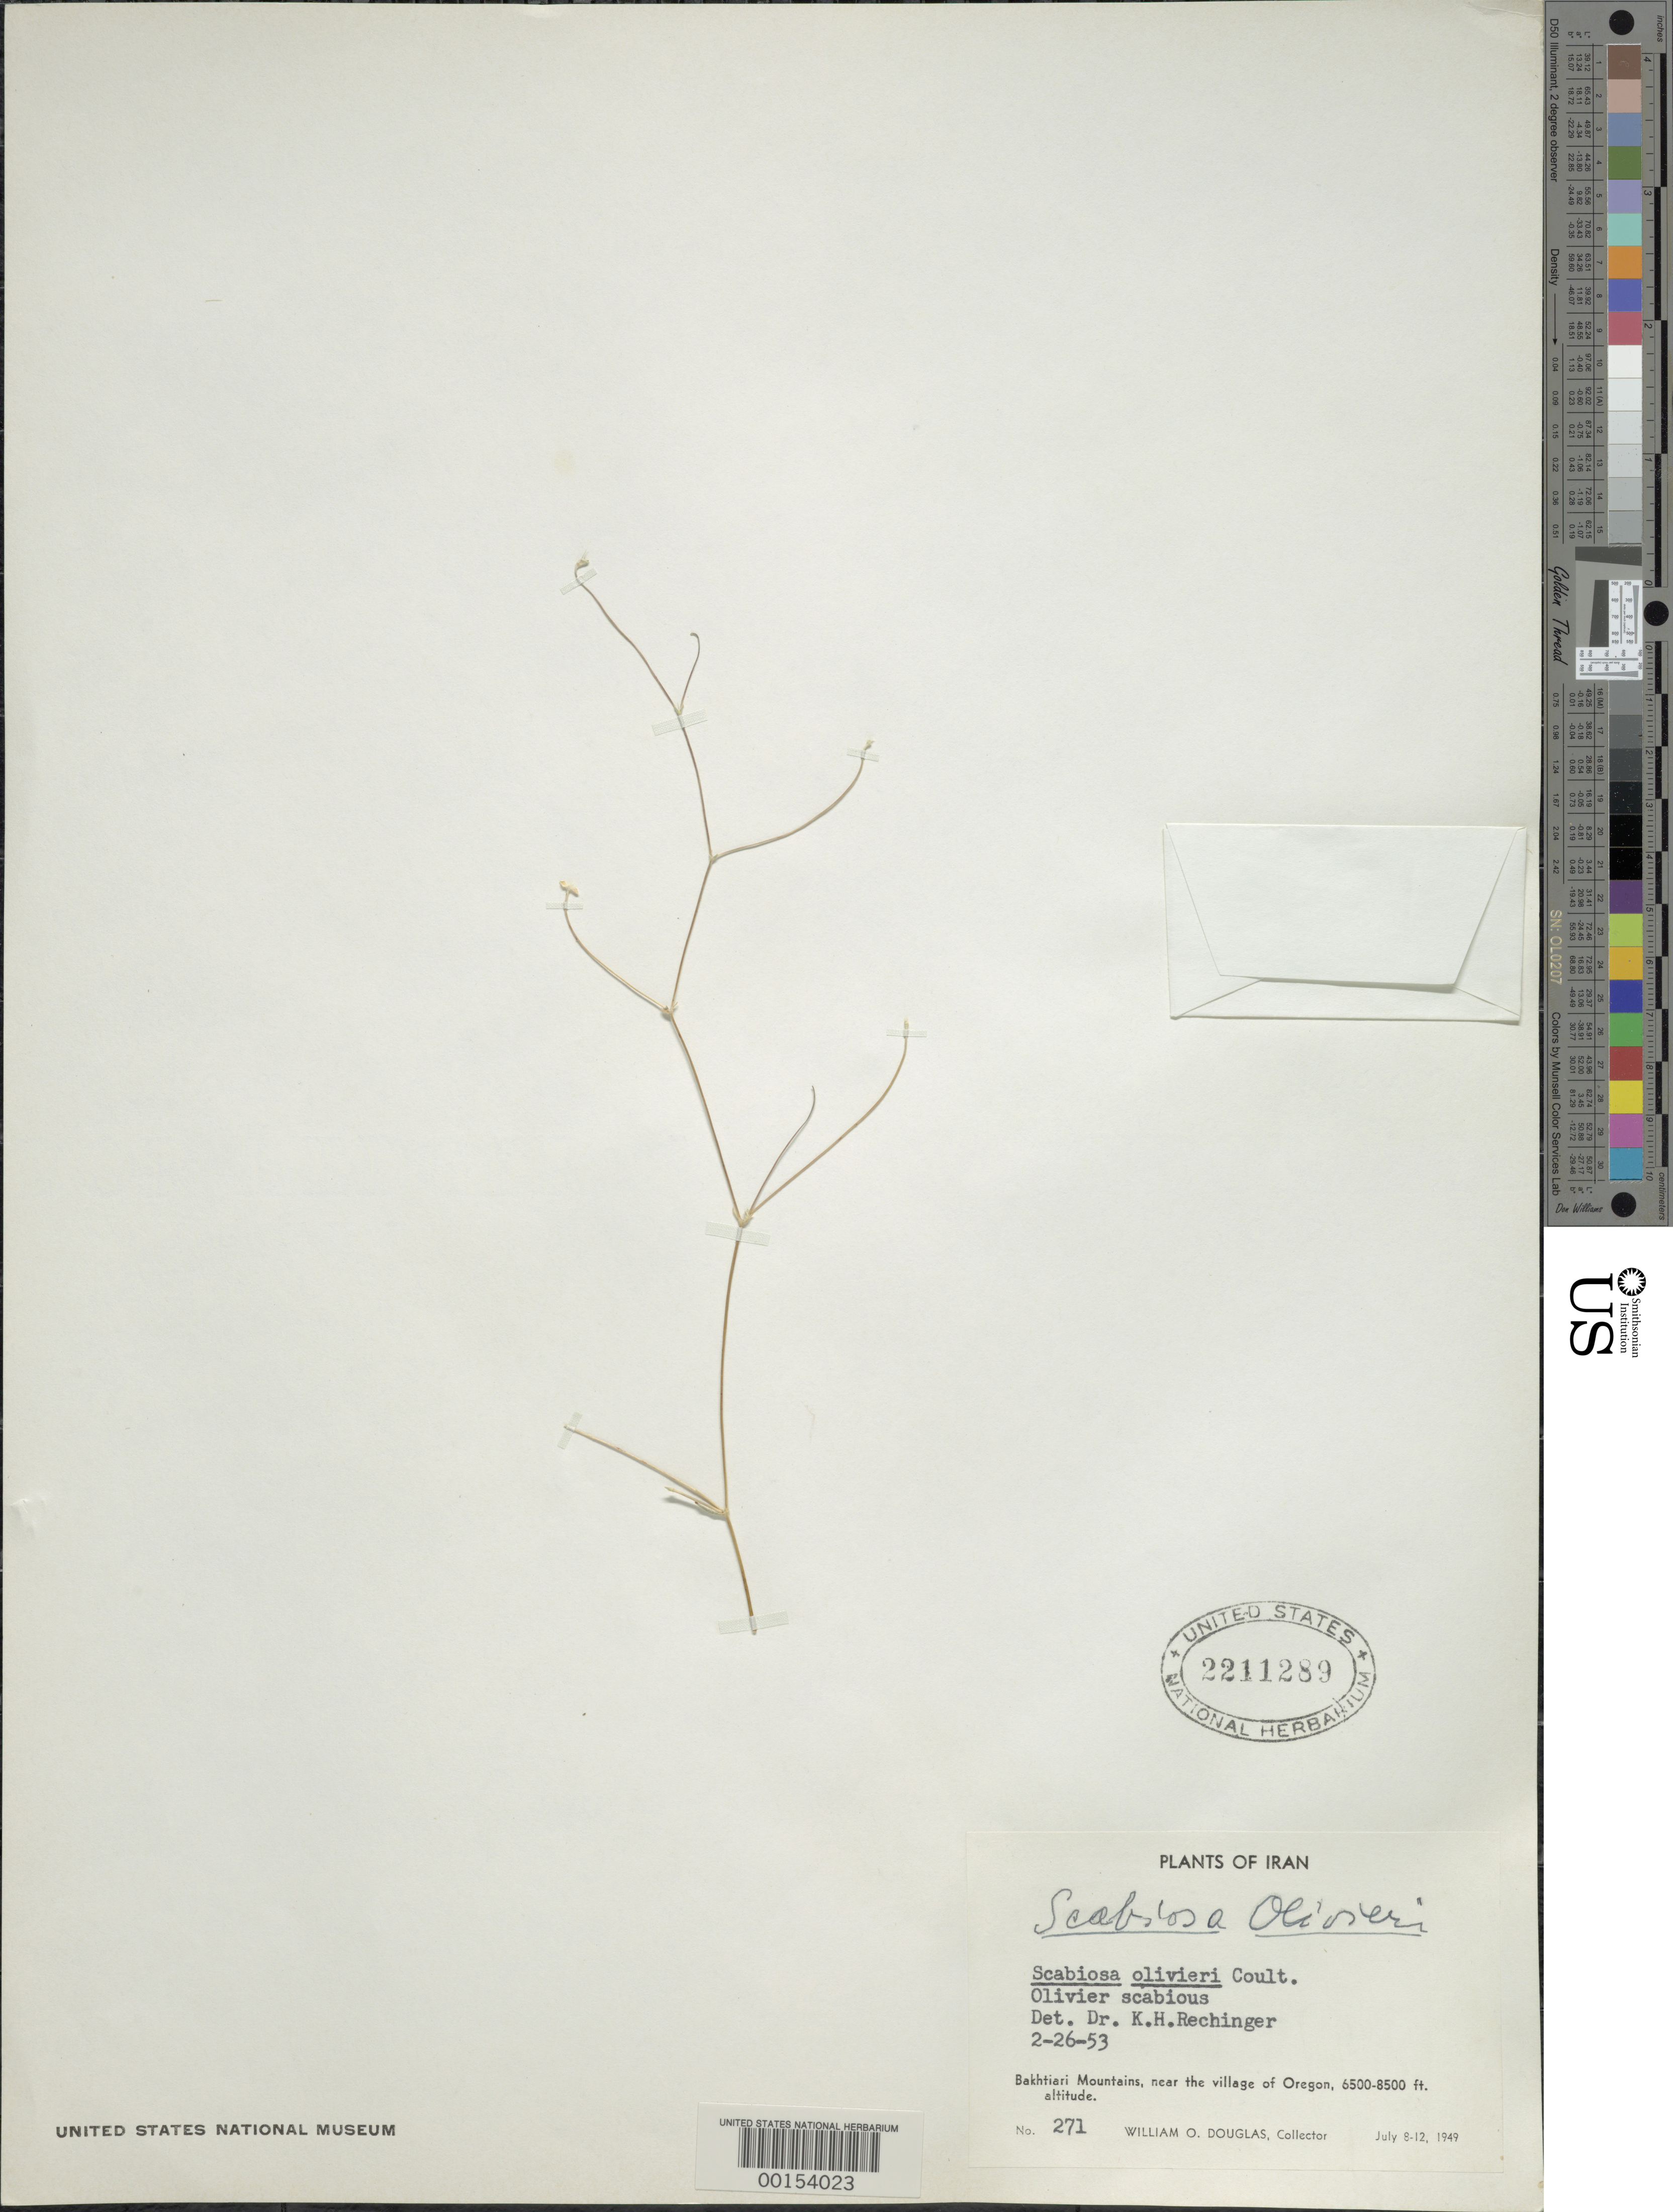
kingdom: Plantae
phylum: Tracheophyta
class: Magnoliopsida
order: Dipsacales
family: Caprifoliaceae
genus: Scabiosa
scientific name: Scabiosa olivieri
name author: Coult.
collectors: W. Douglas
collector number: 271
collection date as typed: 08 Jul 1949 to 12 Jul 1949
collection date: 1949-07-08/1949-07-12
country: Iran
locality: Bakhtiari Mountains, near village of Oregon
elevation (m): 1981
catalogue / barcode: US 2211289